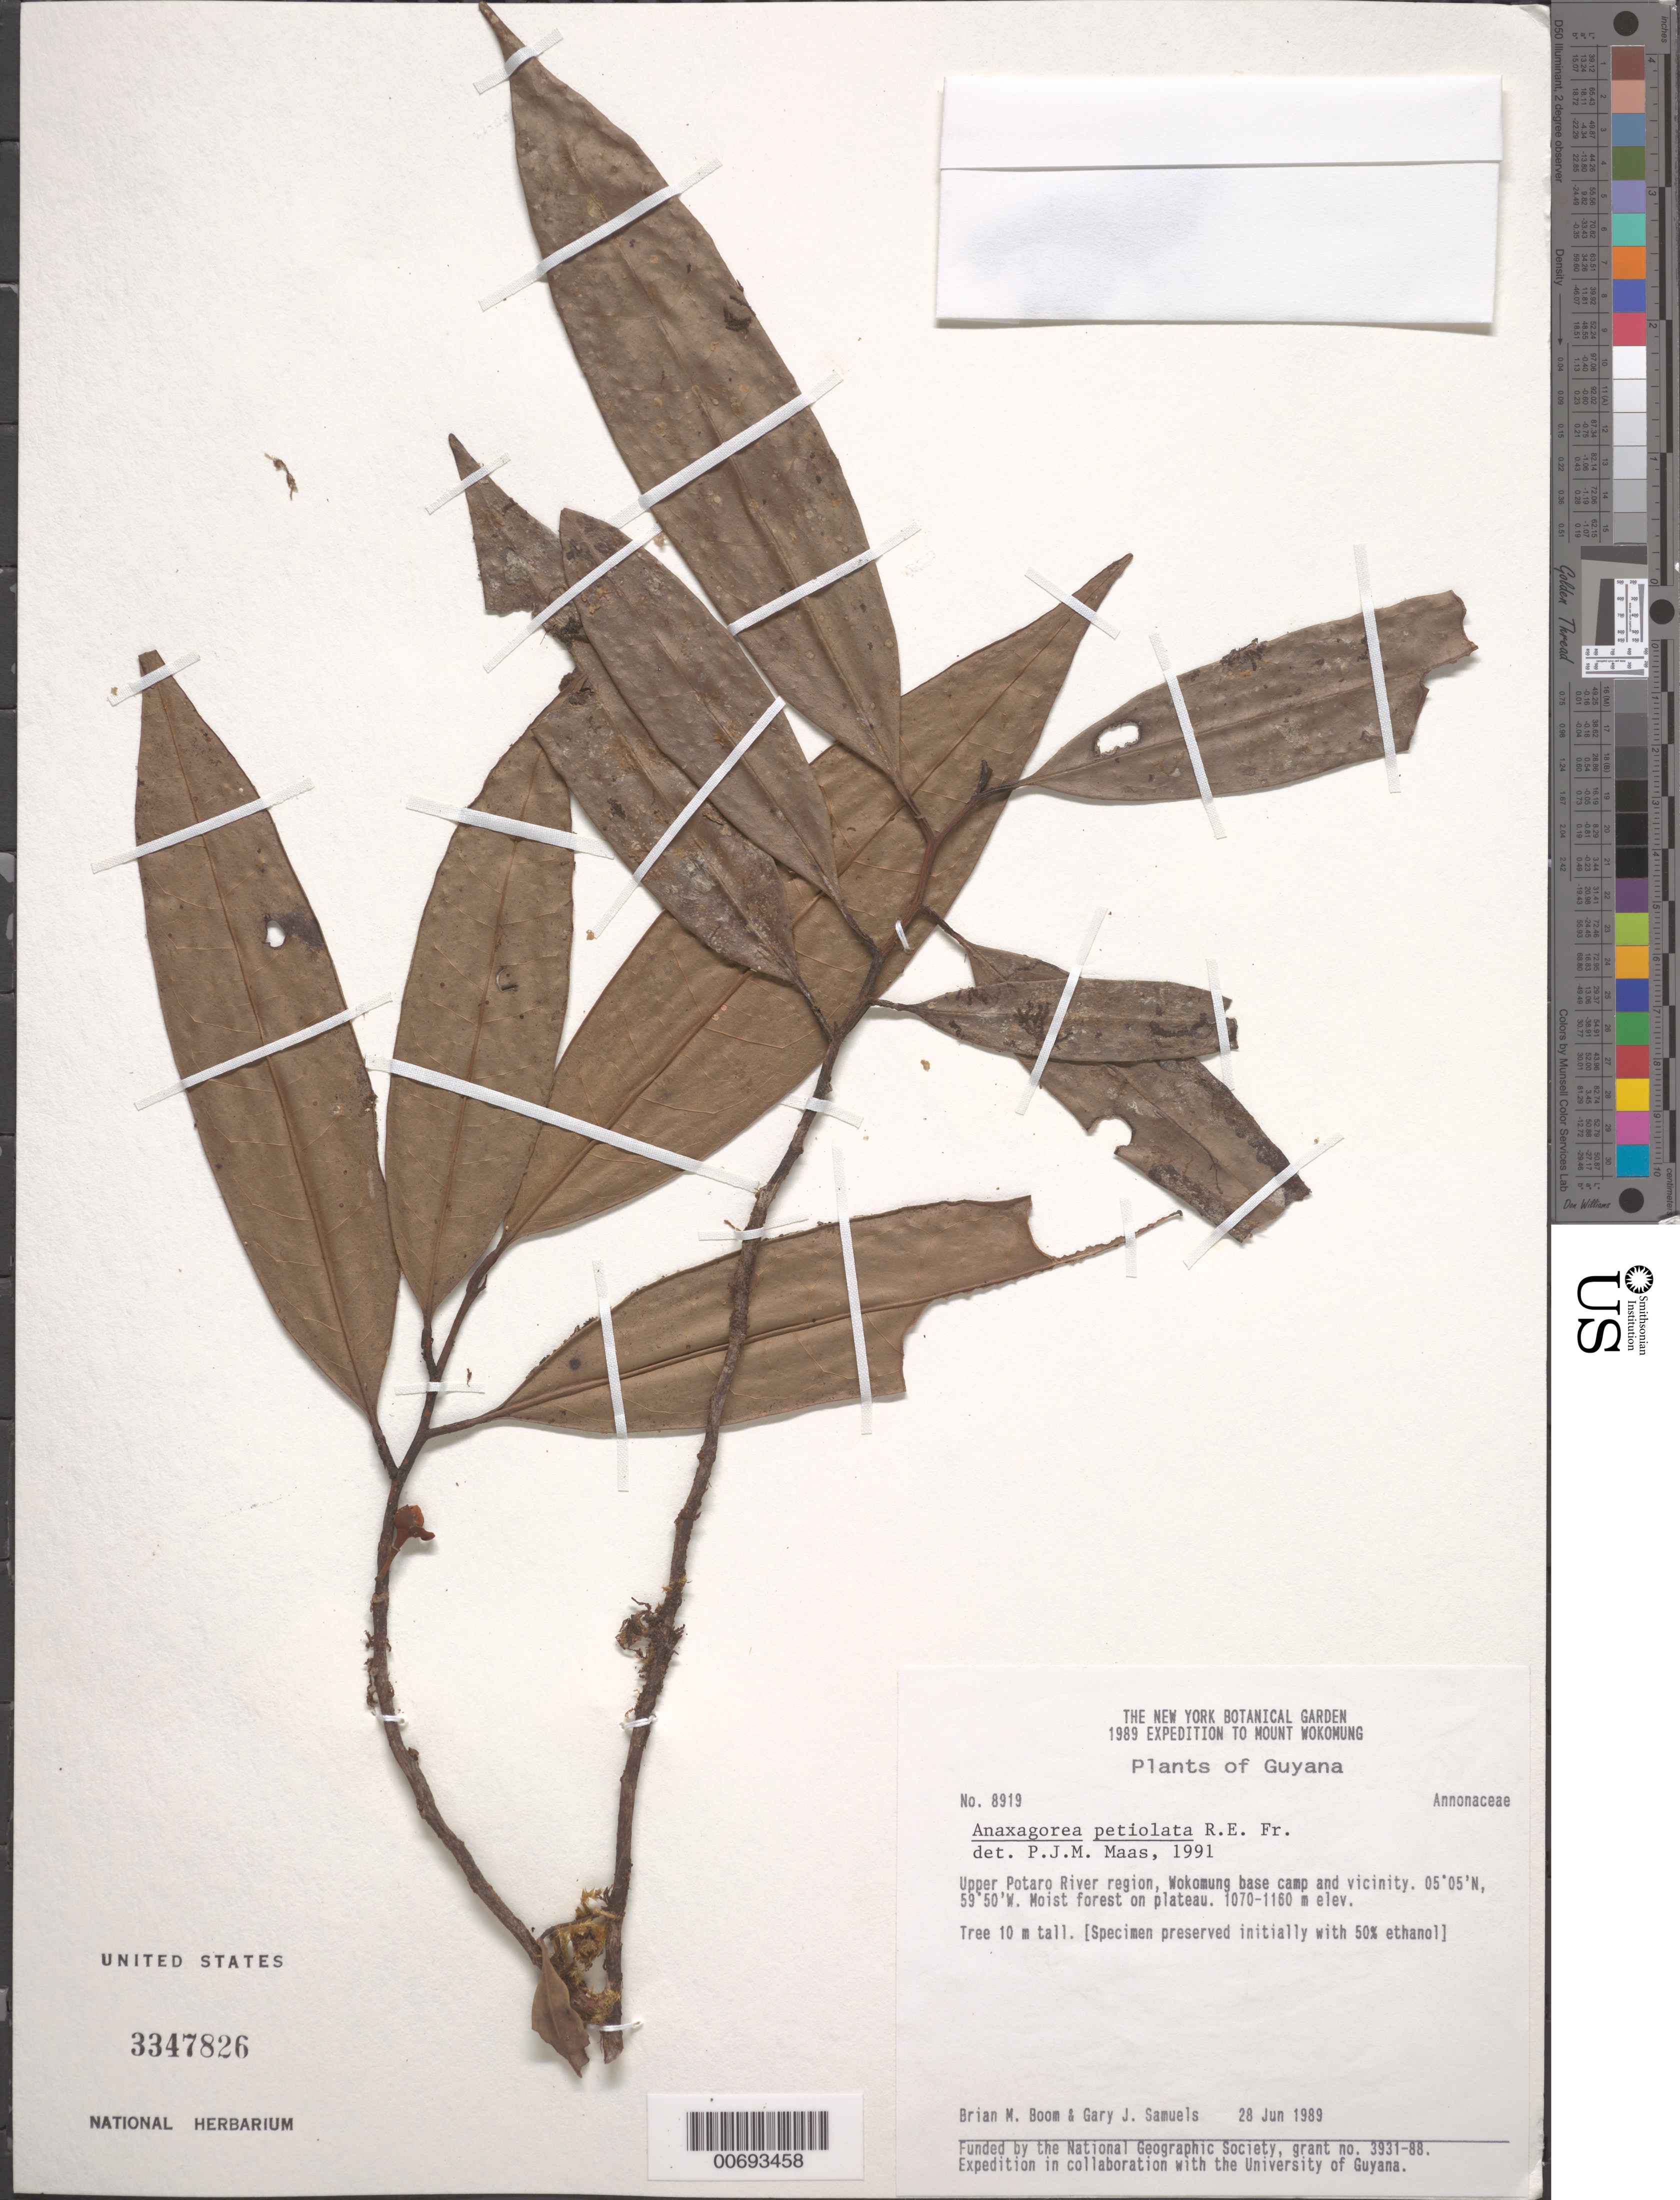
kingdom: Plantae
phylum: Tracheophyta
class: Magnoliopsida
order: Magnoliales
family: Annonaceae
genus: Anaxagorea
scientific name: Anaxagorea petiolata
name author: R.E. Fr.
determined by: Maas, Paul J. M.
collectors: B. M. Boom & G. Samuels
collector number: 8919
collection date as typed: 28-Jun-89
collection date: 1989-06-28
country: Guyana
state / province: Potaro-Siparuni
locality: Wokomung, base camp & vic., upper Potaro River region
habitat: Moist forest on plateau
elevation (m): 1070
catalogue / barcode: US 3347826